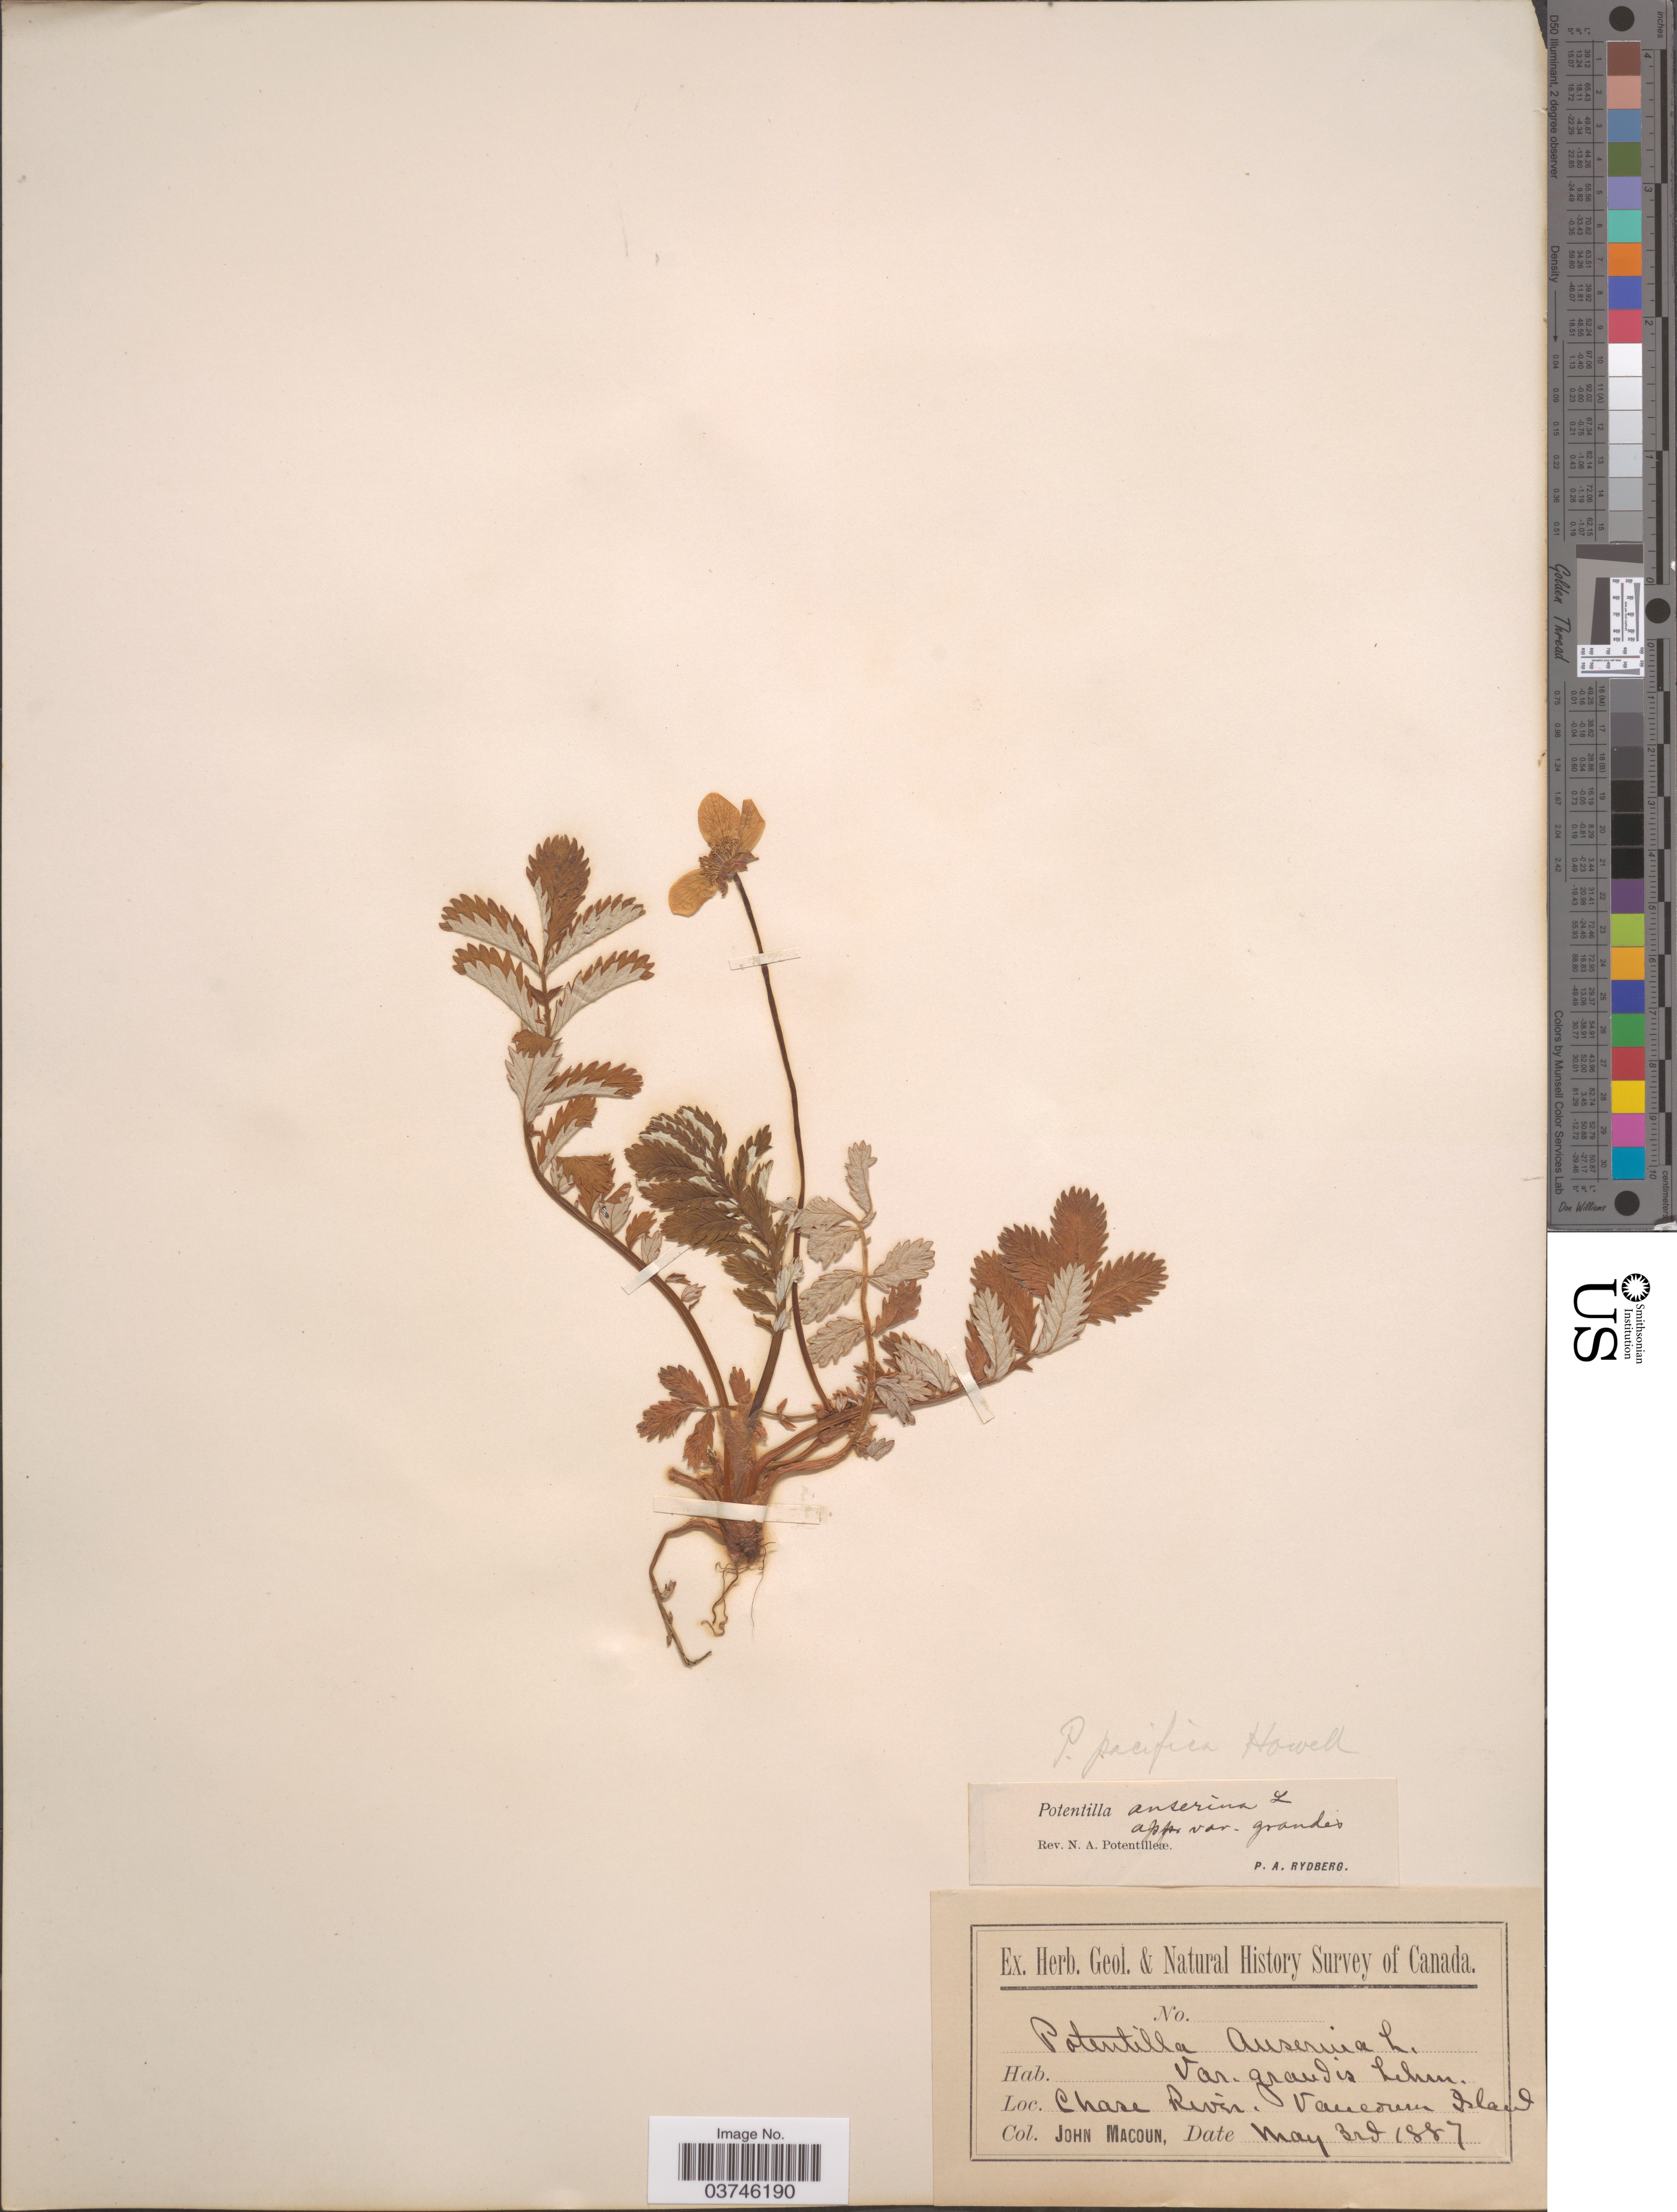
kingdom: Plantae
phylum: Tracheophyta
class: Magnoliopsida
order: Rosales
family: Rosaceae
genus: Argentina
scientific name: Argentina pacifica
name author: (Howell) Rydb.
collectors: J. Macoun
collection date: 1887-05-03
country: Canada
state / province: British Columbia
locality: Vancouver Island. Chase River.